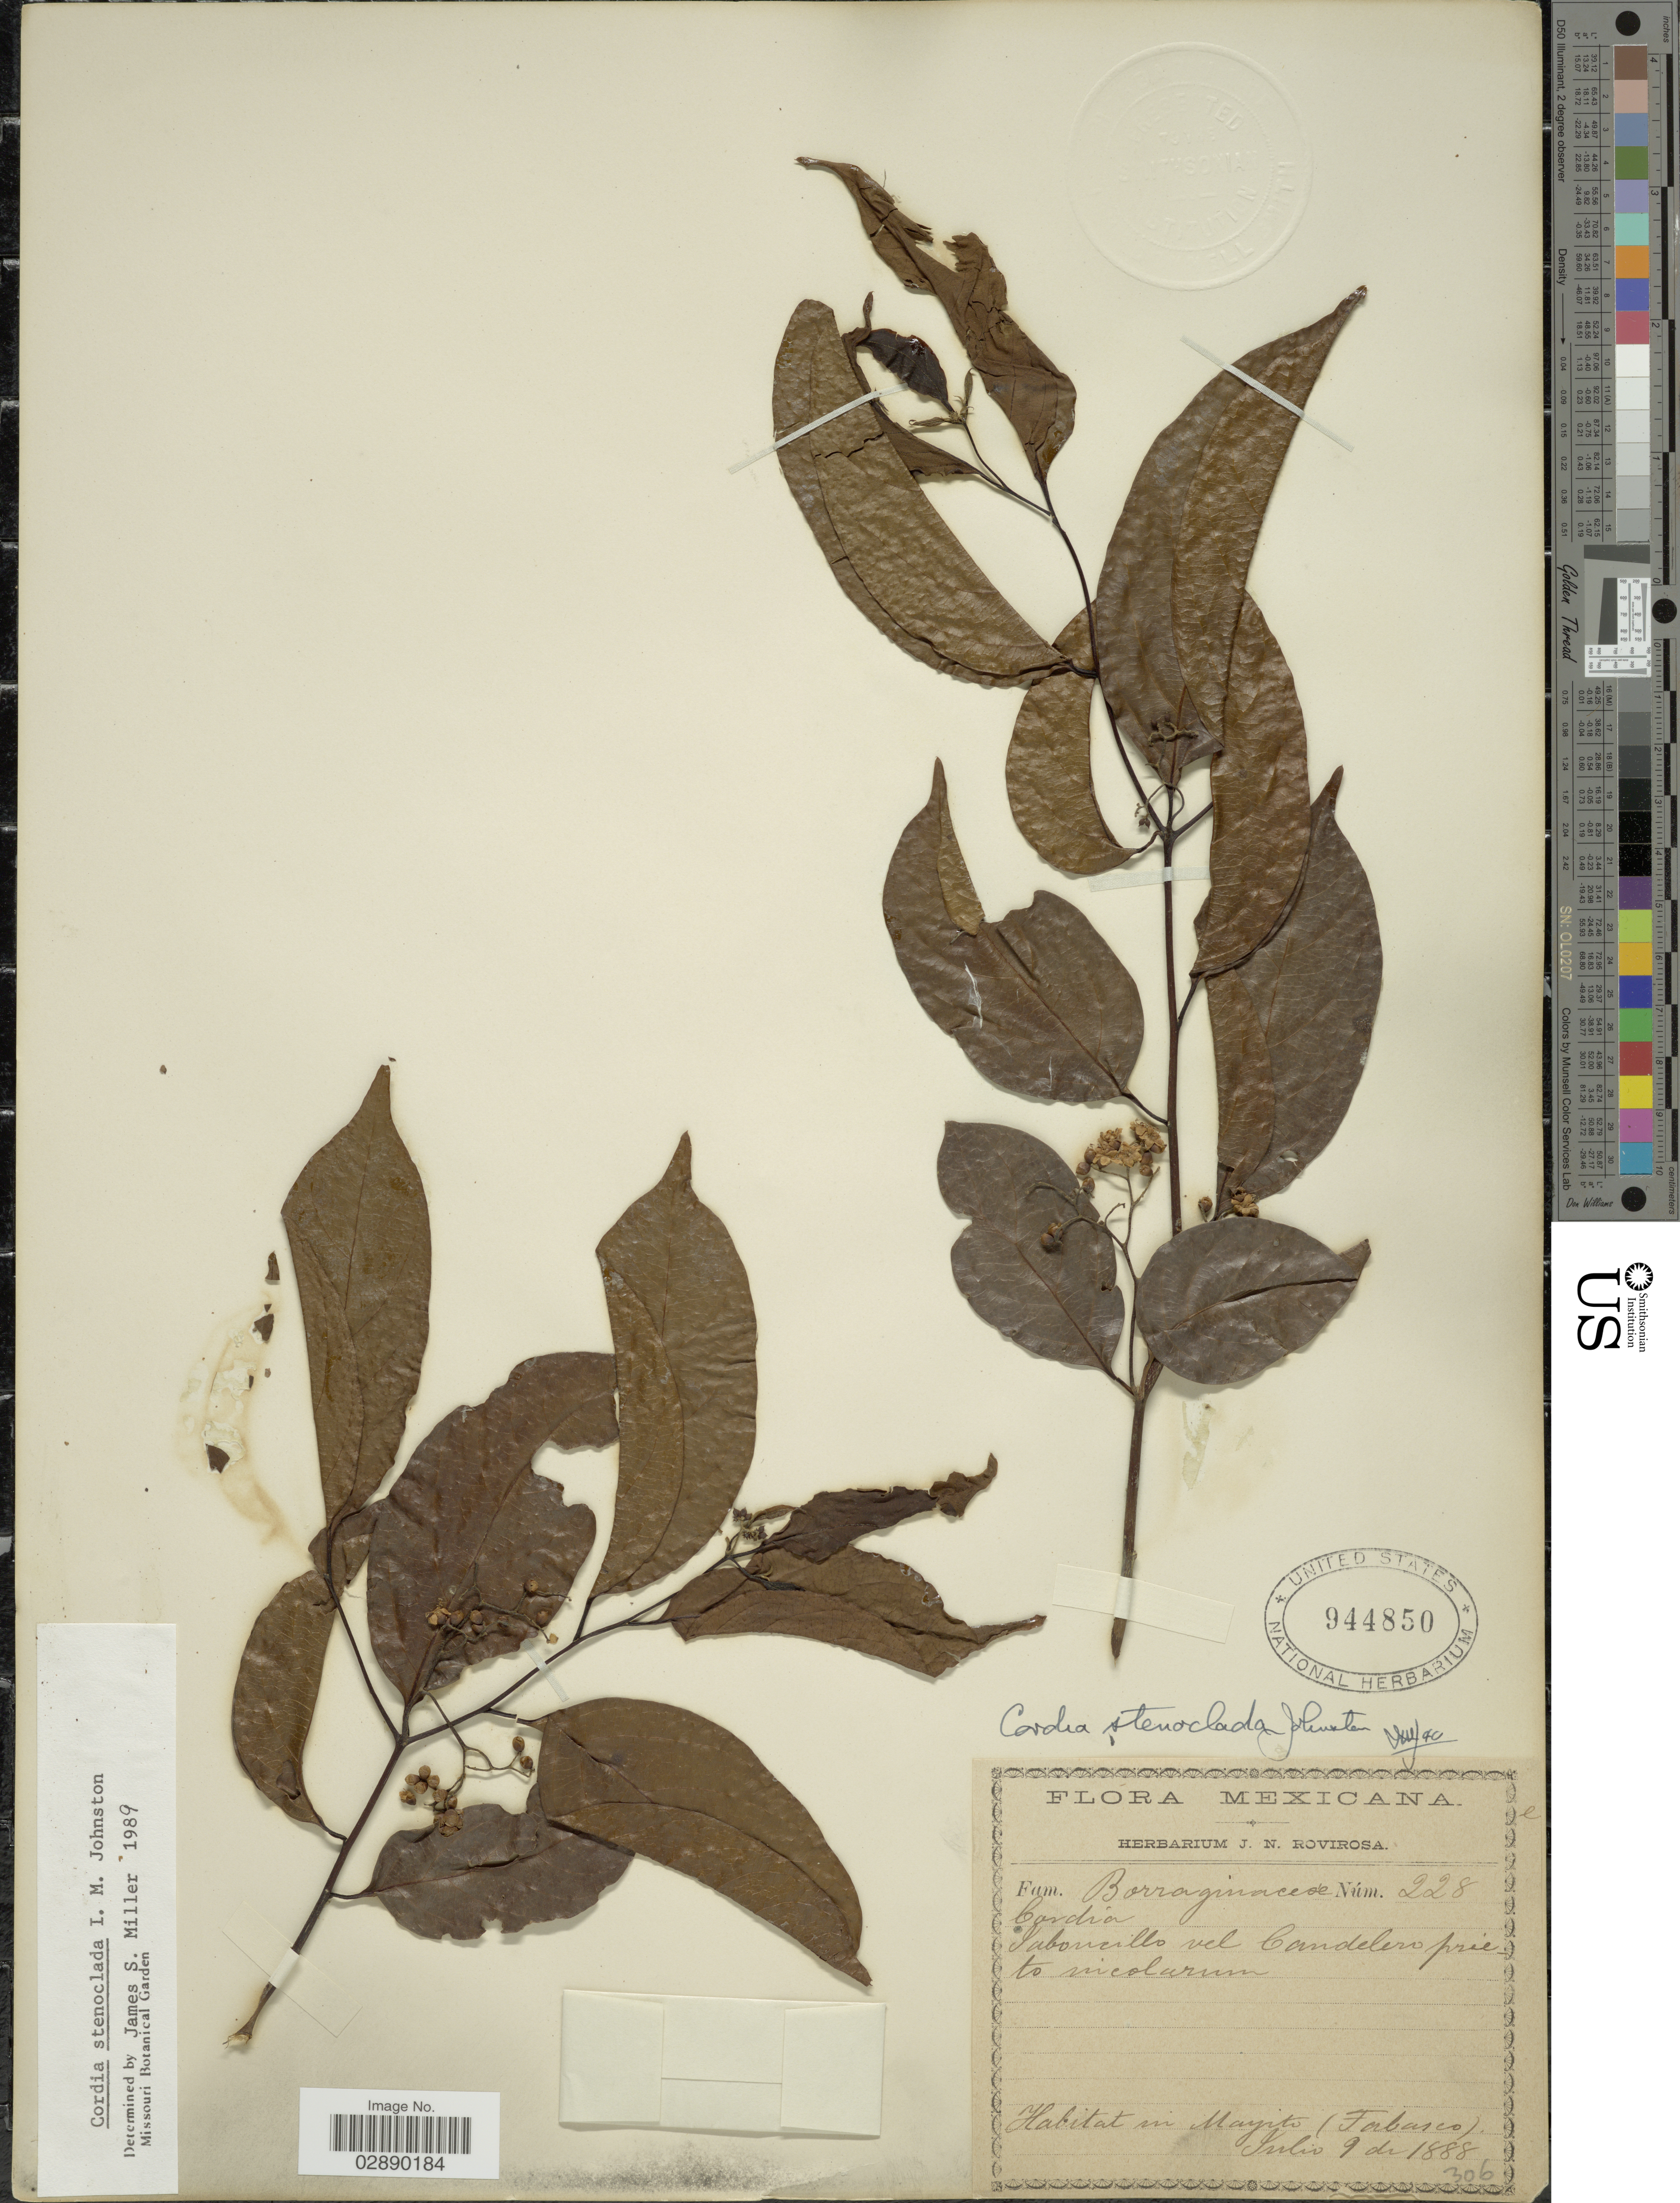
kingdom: Plantae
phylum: Tracheophyta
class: Magnoliopsida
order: Boraginales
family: Cordiaceae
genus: Cordia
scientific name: Cordia stenoclada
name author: I.M. Johnst.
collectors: ex herb. J. N. Rovirosa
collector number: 228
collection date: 1888-07-09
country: Mexico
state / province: Tabasco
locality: In Mayito.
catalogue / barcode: US 944850